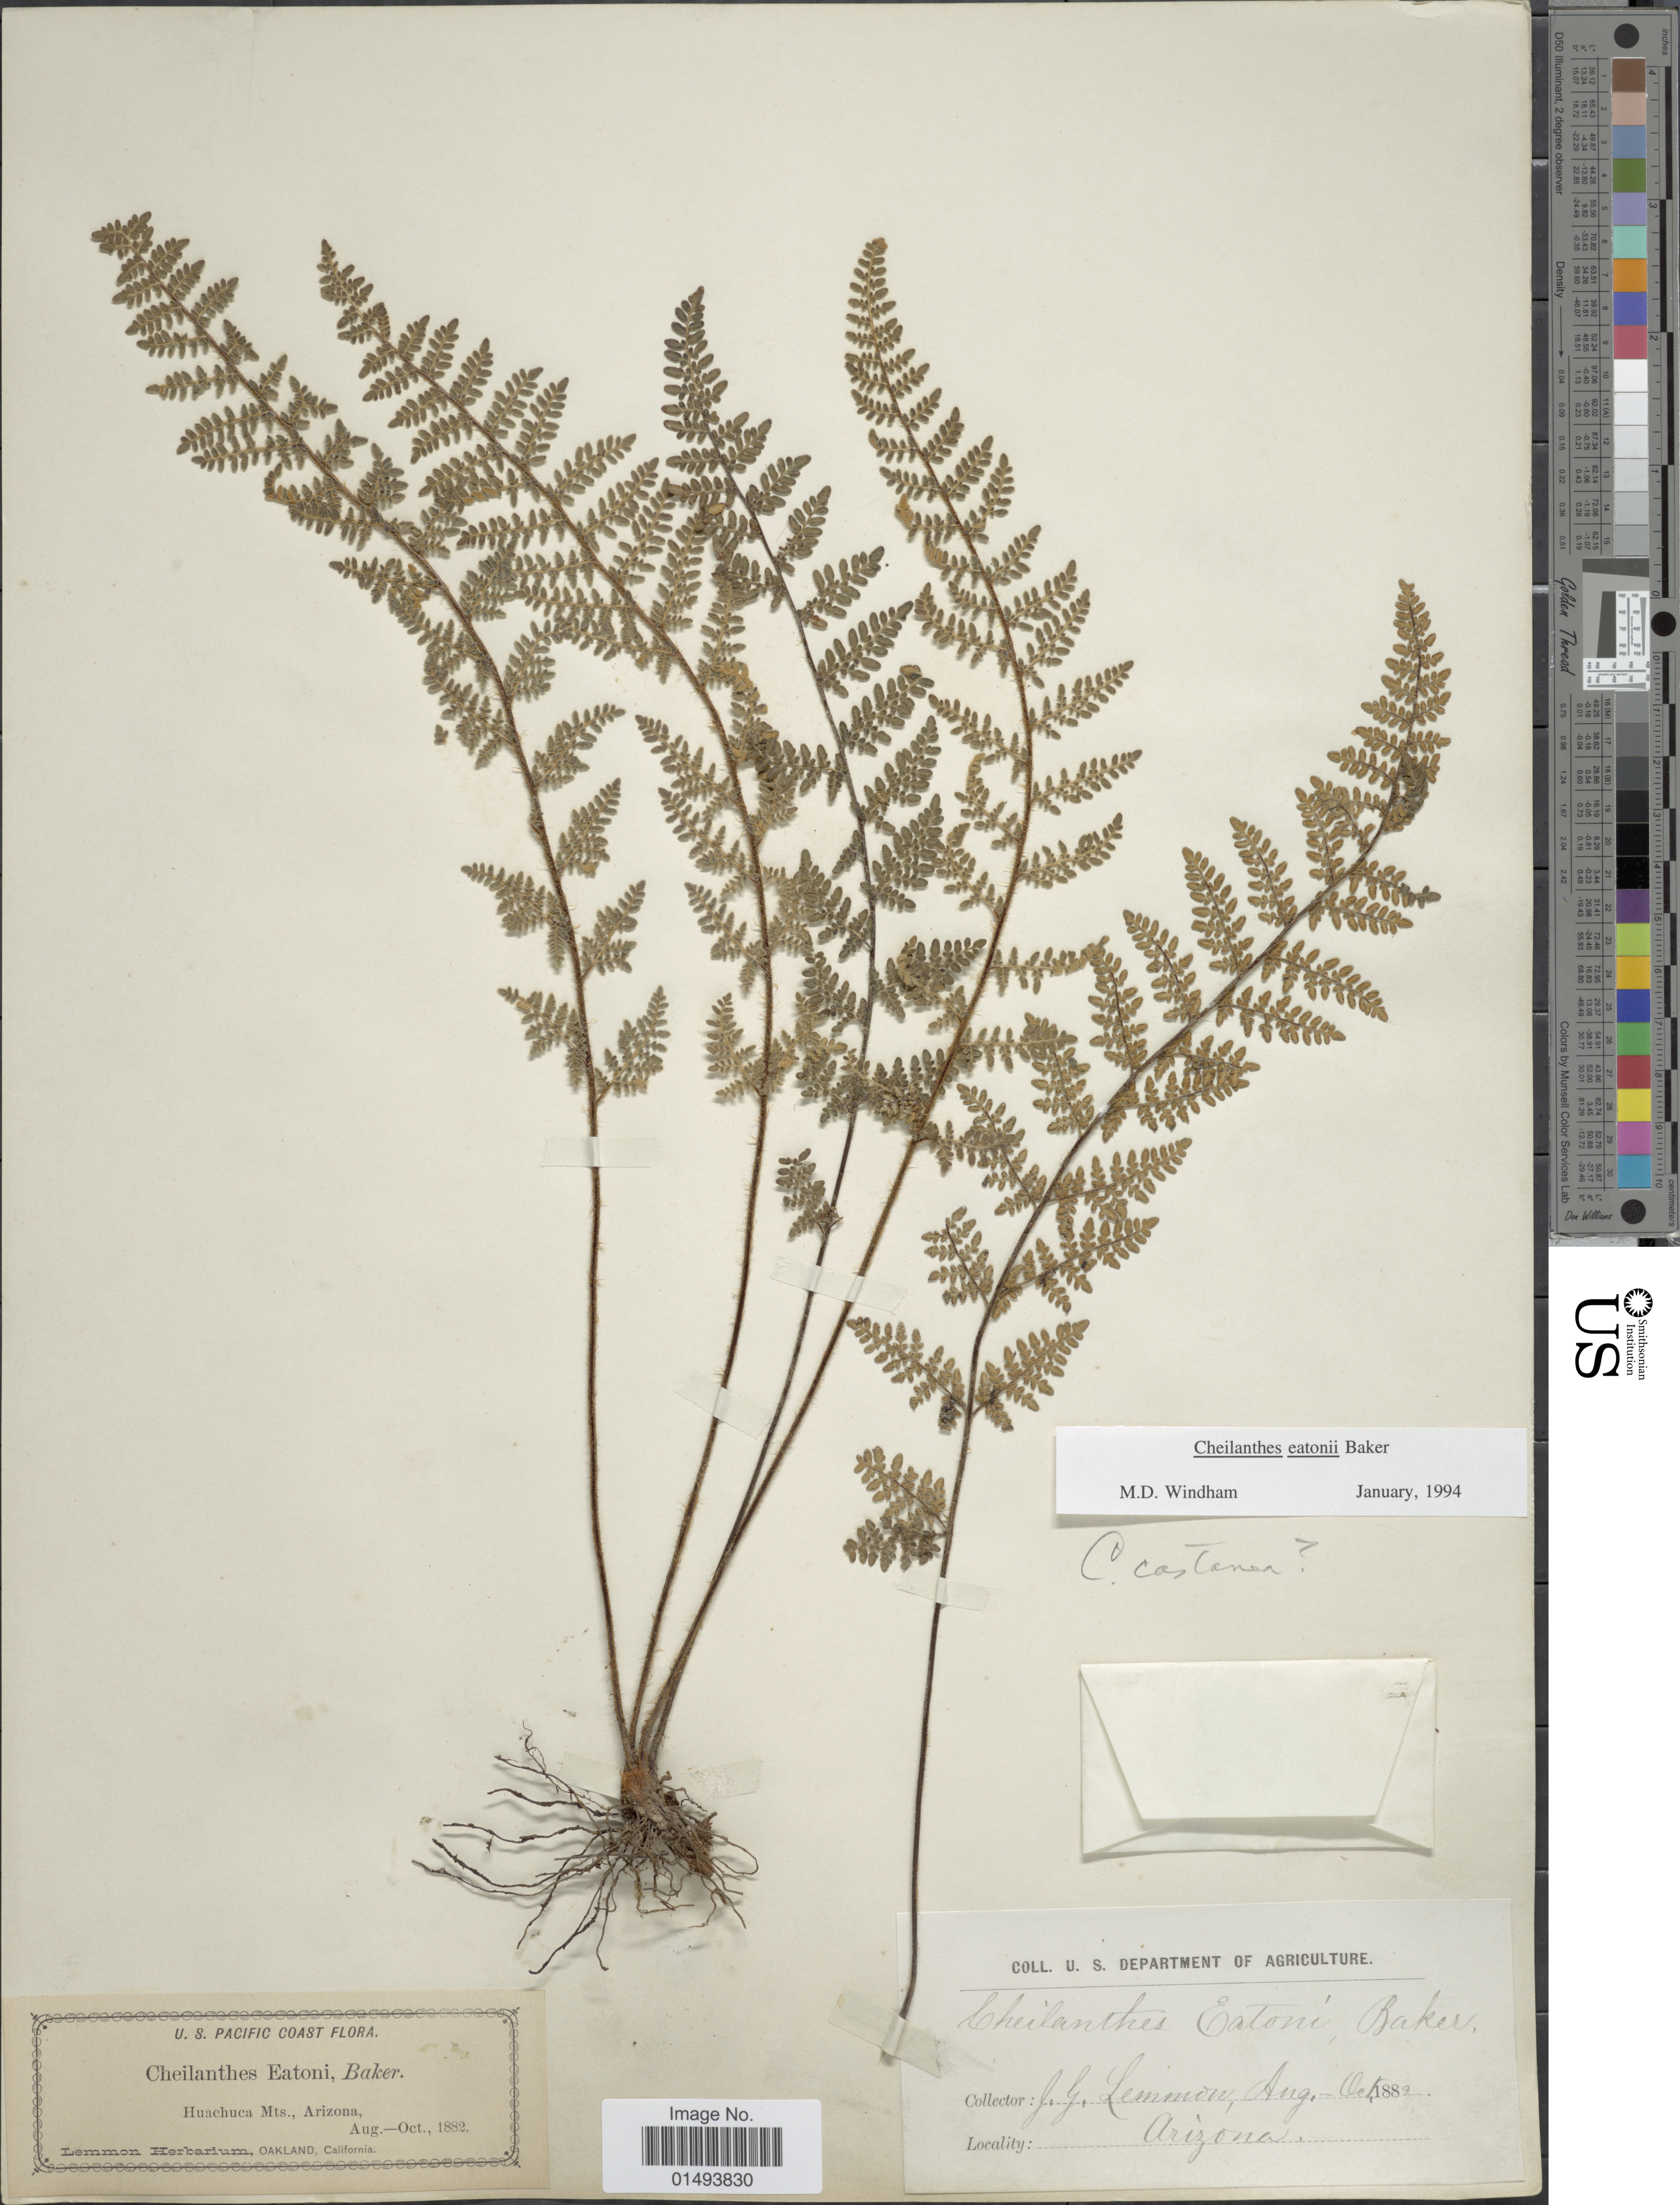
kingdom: Plantae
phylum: Tracheophyta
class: Polypodiopsida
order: Polypodiales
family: Pteridaceae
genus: Myriopteris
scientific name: Myriopteris rufa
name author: Fée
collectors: J. Lemmon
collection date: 1882-08/1882-10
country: United States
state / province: Arizona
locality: Huachuca Mts,